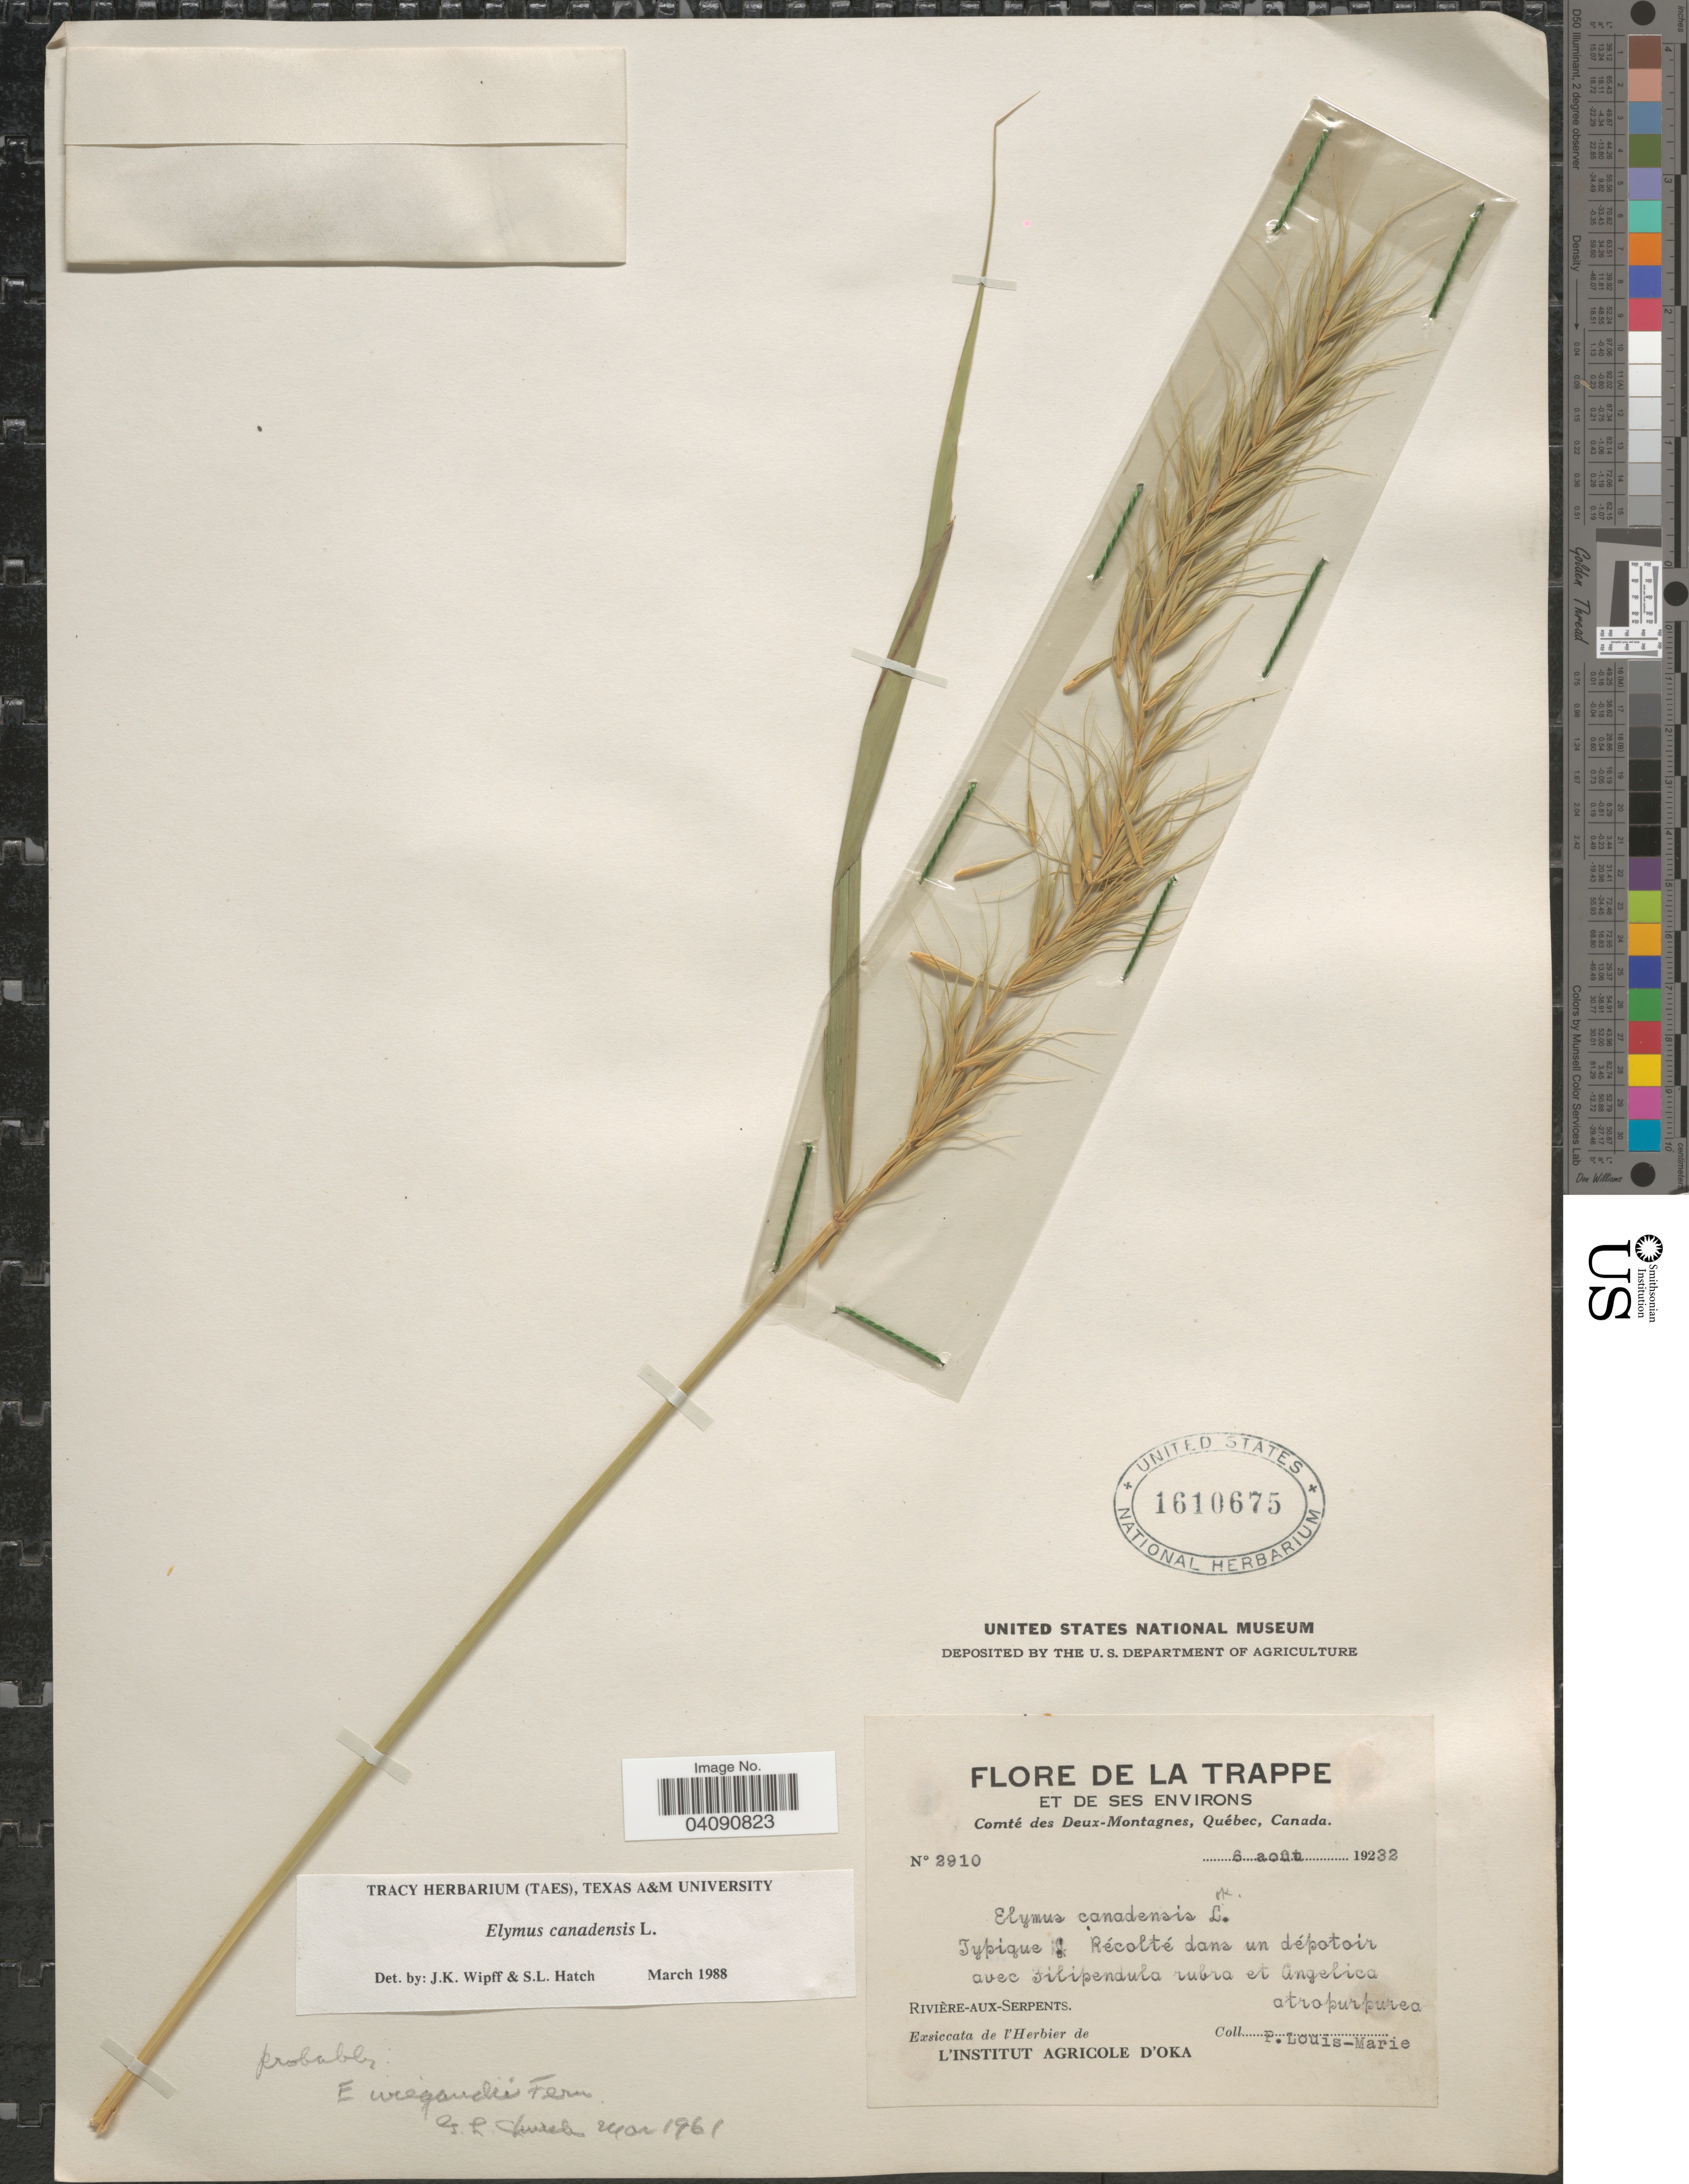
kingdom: Plantae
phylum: Tracheophyta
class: Liliopsida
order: Poales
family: Poaceae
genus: Elymus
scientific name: Elymus canadensis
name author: L.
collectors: L.-M. LaLonde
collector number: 2910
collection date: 1932-08-06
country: Canada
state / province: Quebec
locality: La Trappe et de ses environs. Comté des Deux-Montagnes. Rivière-aux-Serpents.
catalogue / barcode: US 1610675